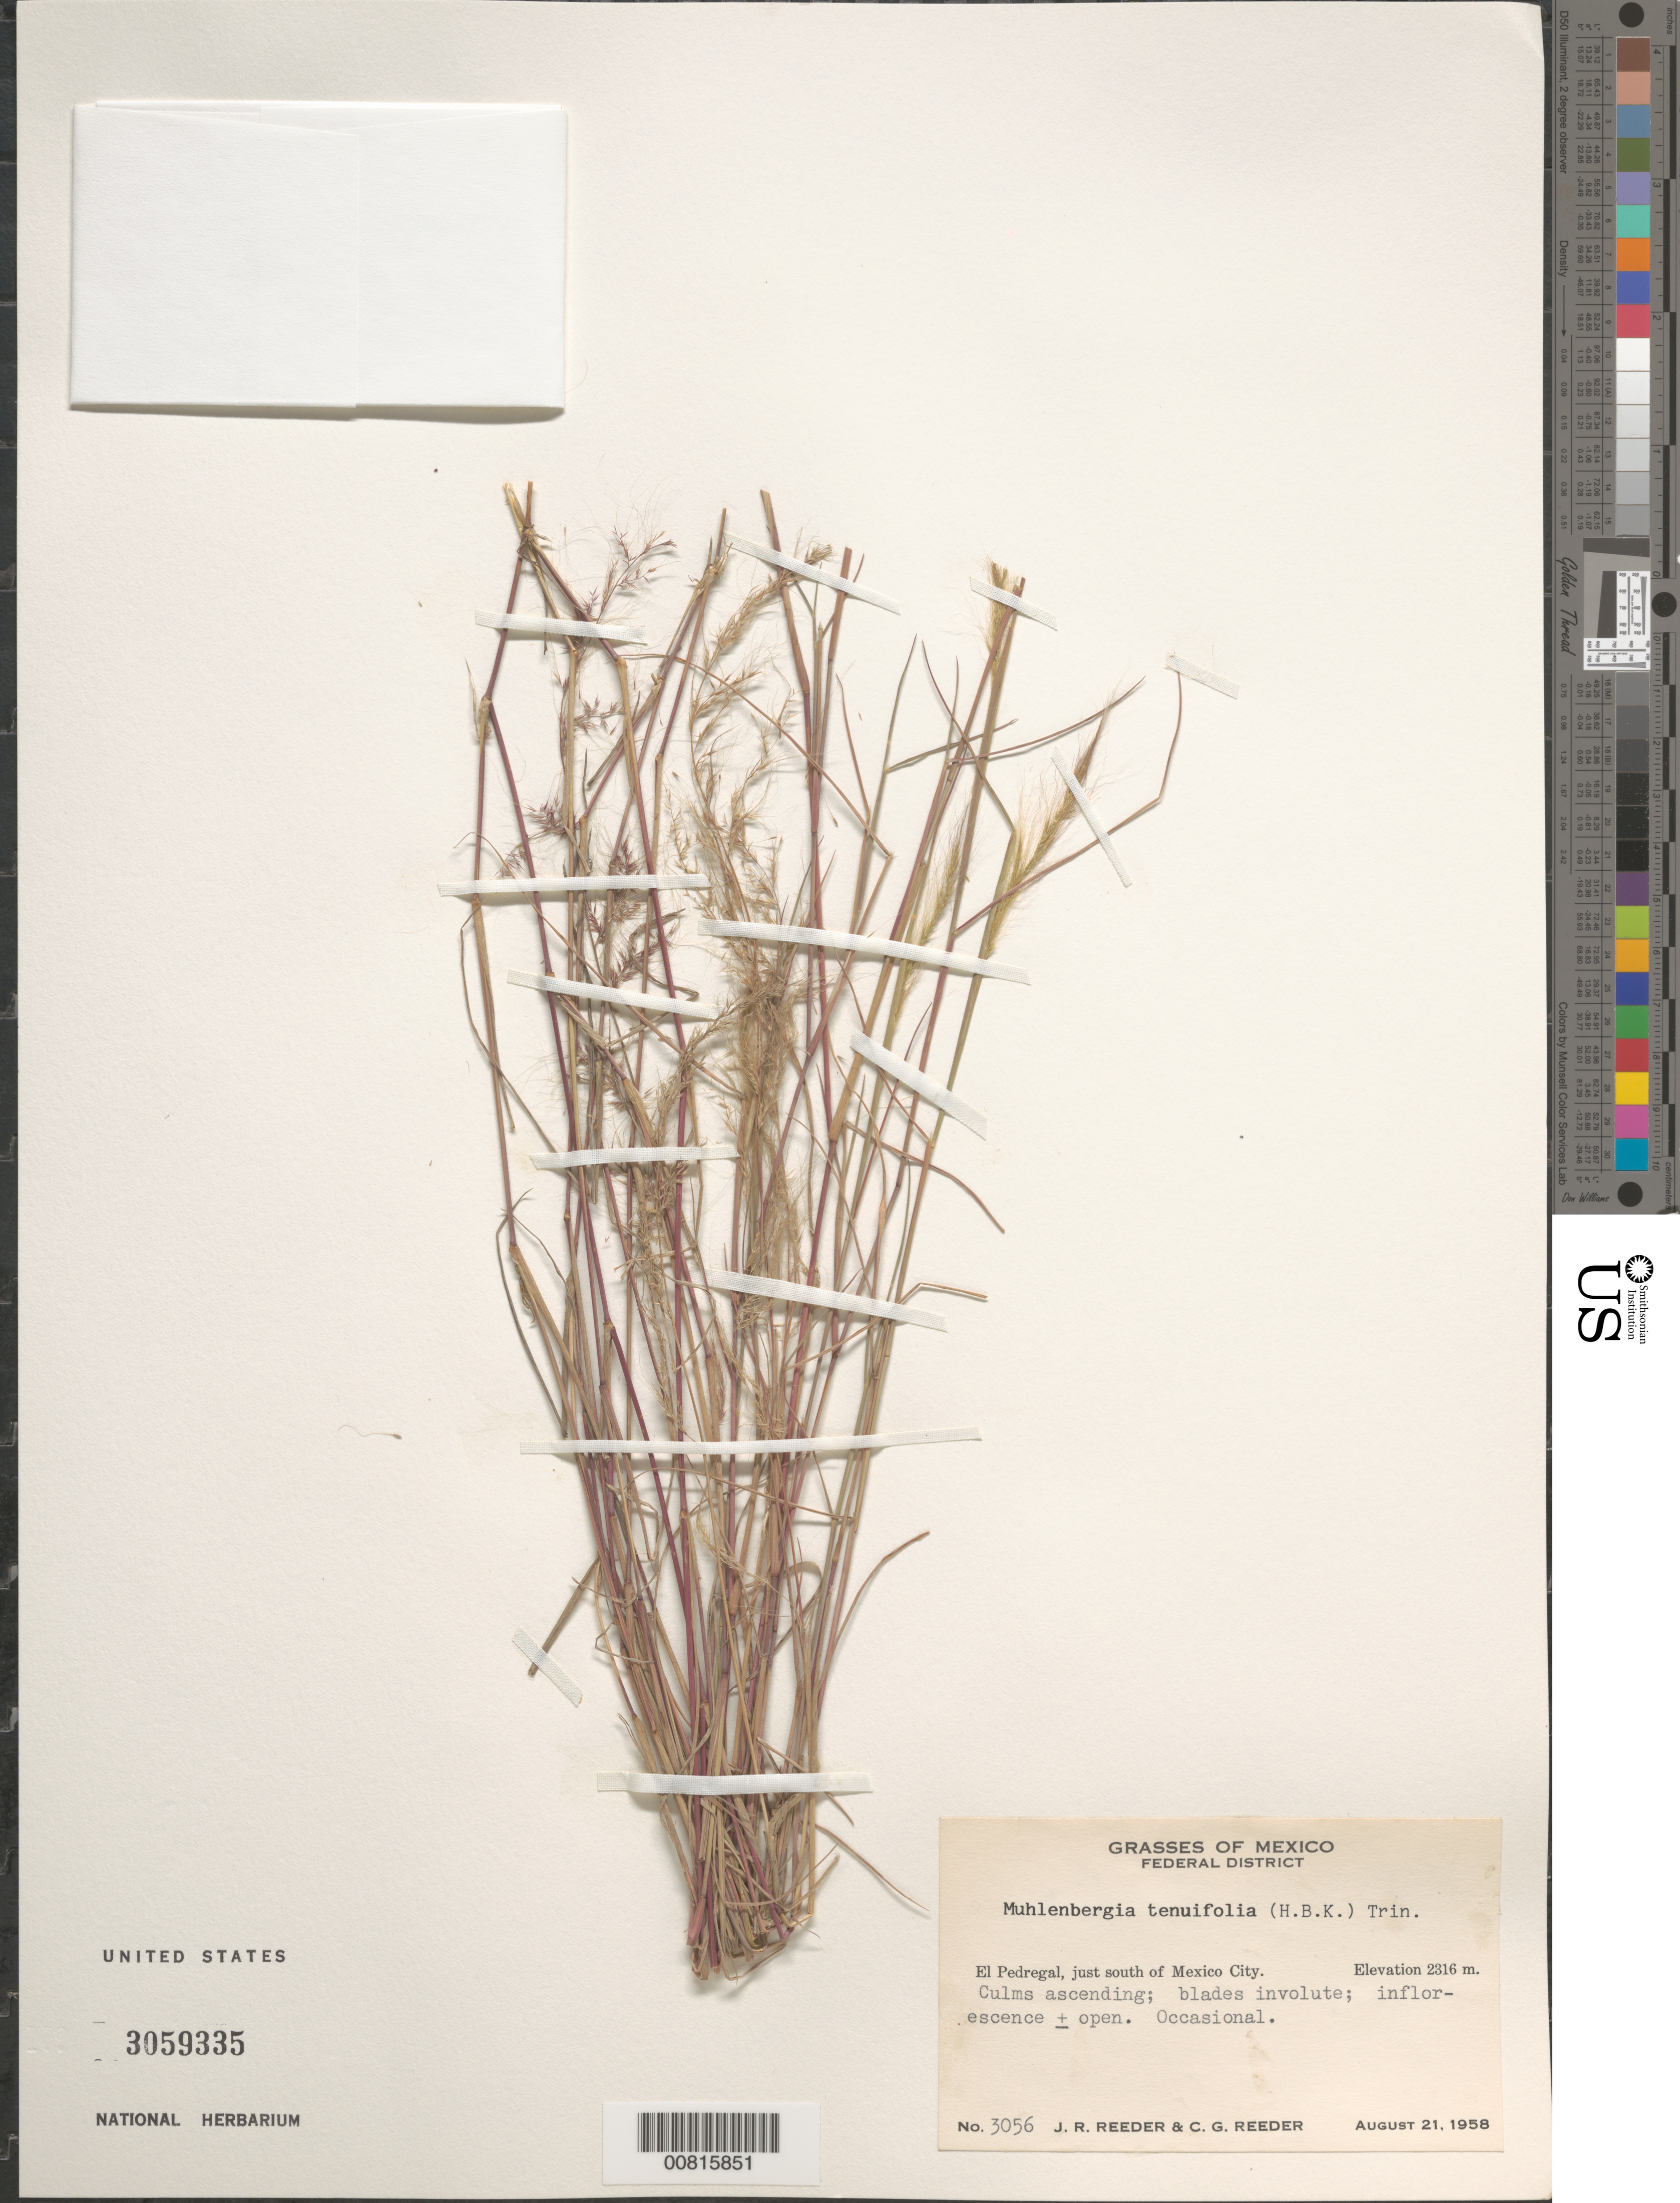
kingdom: Plantae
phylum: Tracheophyta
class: Liliopsida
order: Poales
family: Poaceae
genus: Muhlenbergia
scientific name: Muhlenbergia tenuifolia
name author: (Kunth) Kunth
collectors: J. R. Reeder & C. G. Reeder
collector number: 3056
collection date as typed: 21 Aug 1958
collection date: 1958-08-21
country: Mexico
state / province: Distrito Federal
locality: Pedregal de San Angel, D.F.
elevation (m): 2316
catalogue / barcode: US 3059335